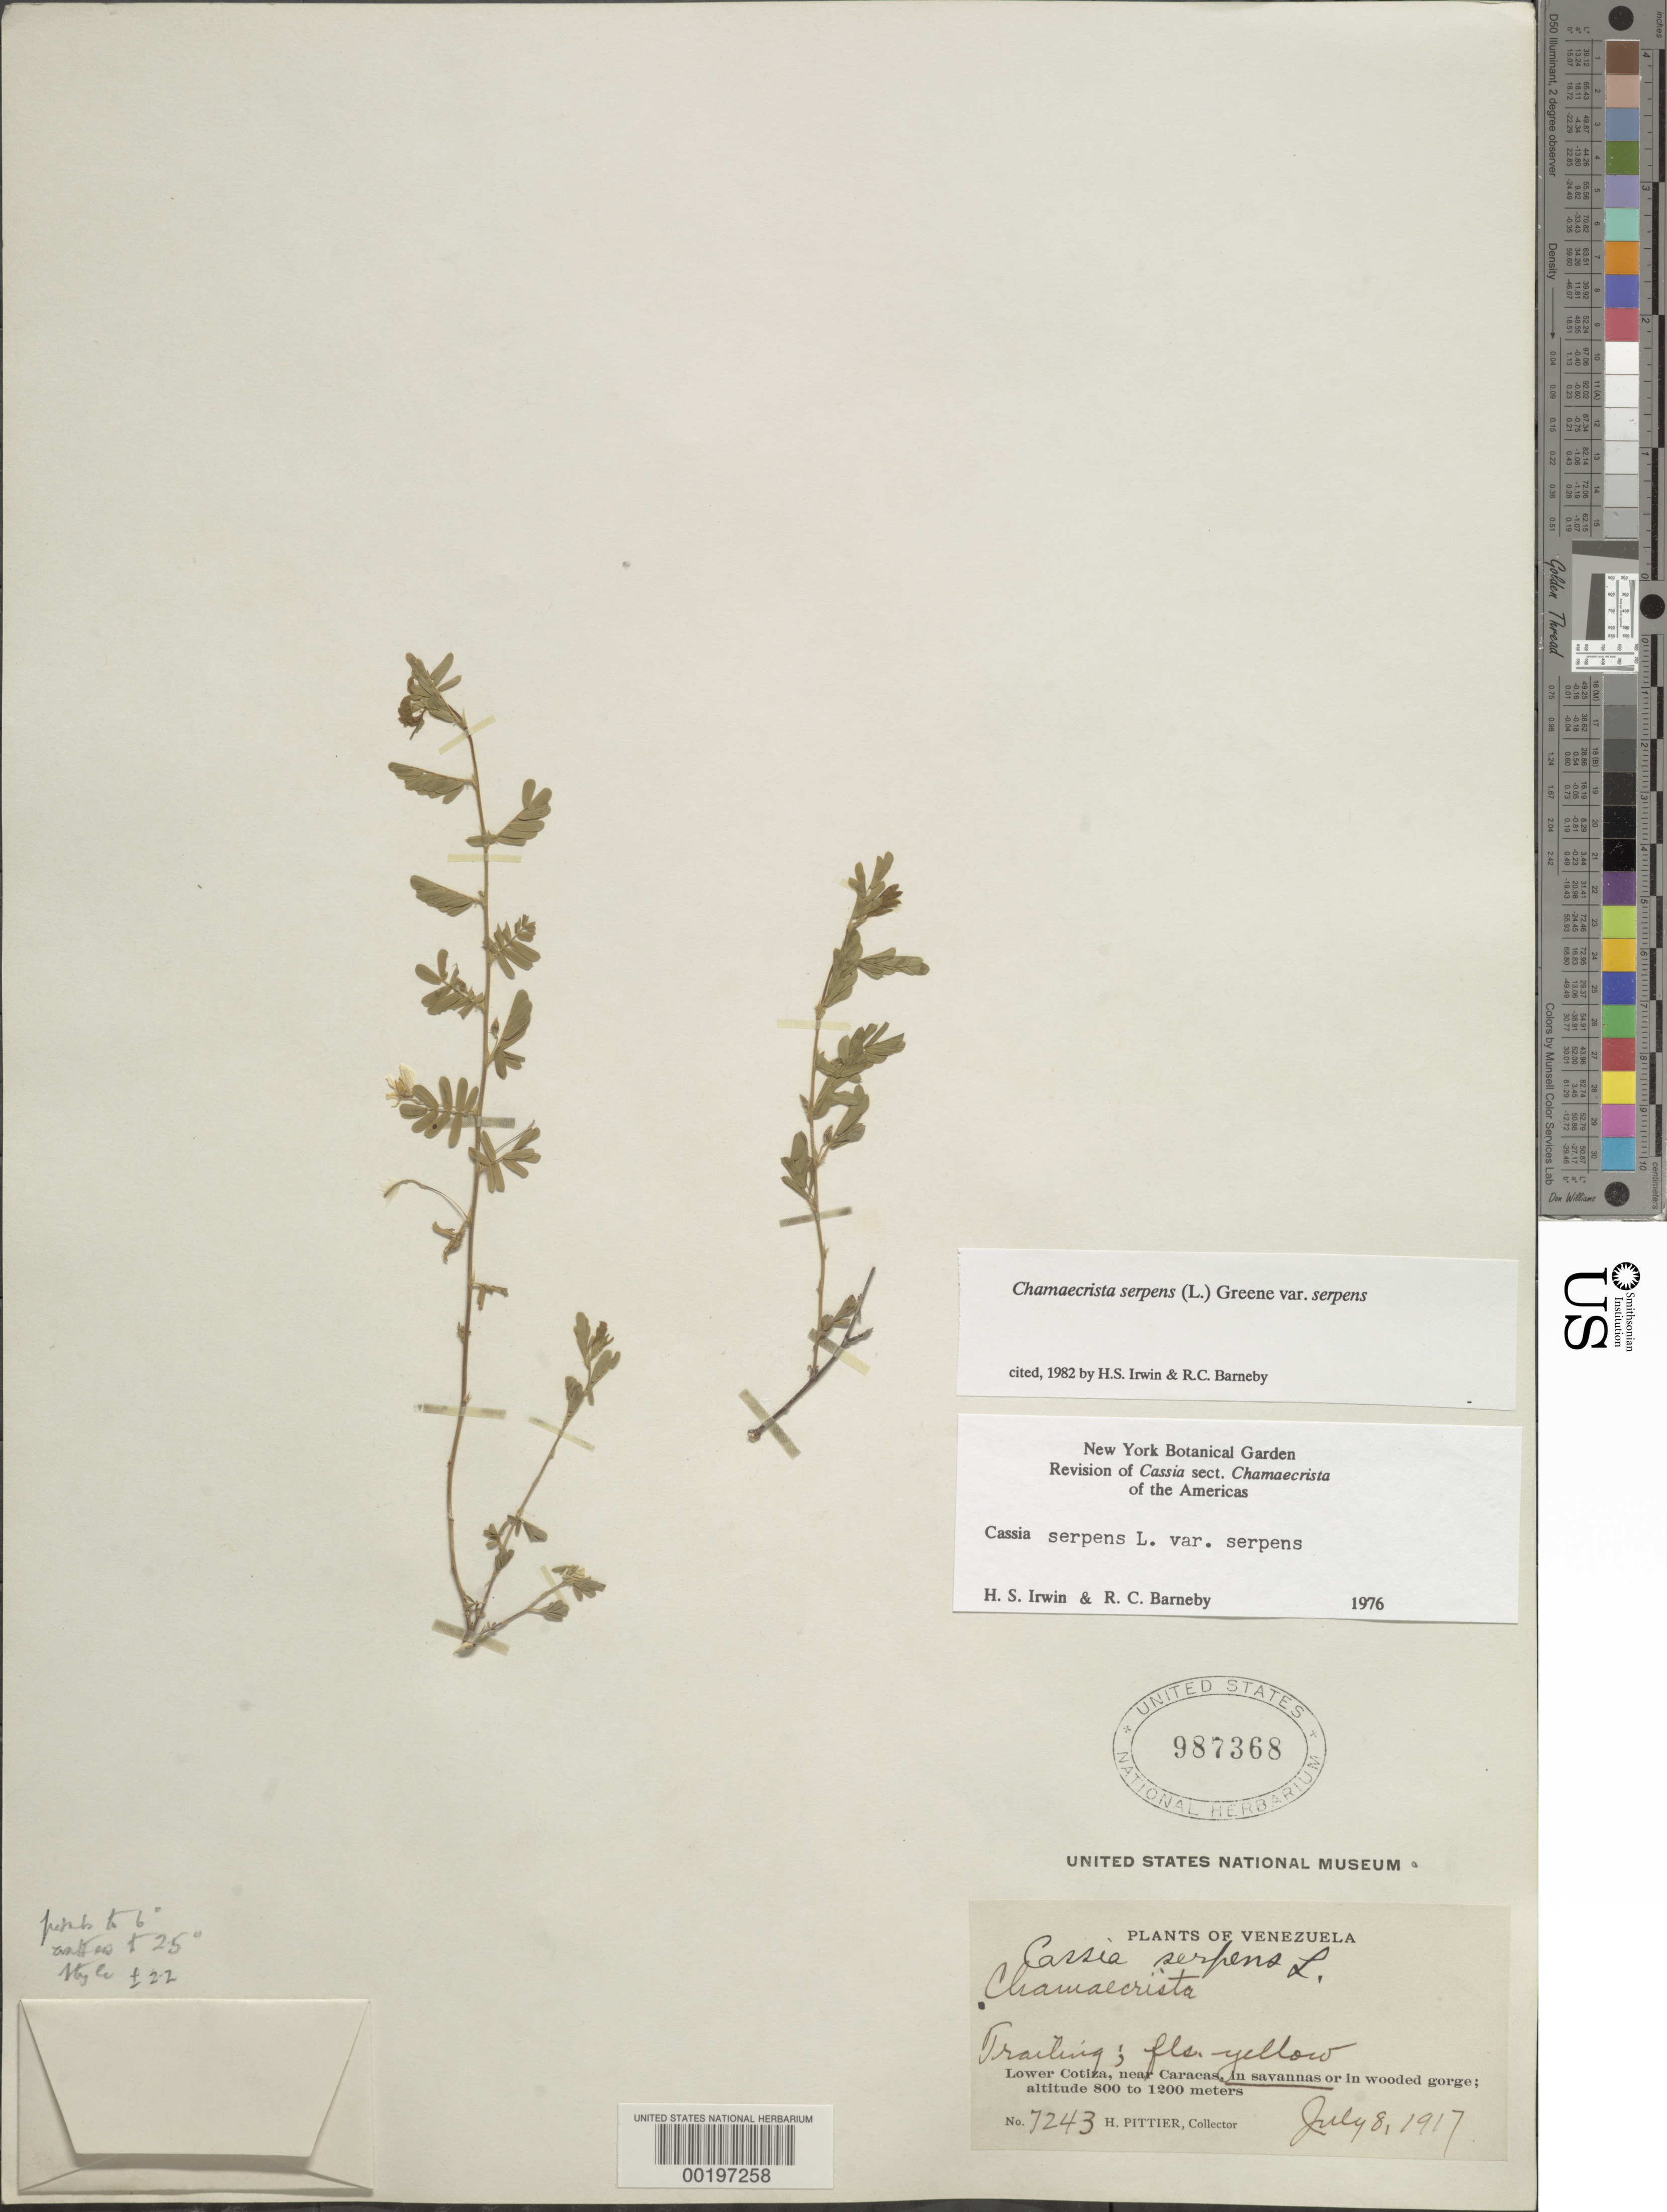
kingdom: Plantae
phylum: Tracheophyta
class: Magnoliopsida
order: Fabales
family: Fabaceae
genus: Chamaecrista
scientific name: Chamaecrista serpens var. serpens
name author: (L.) Greene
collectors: H. F. Pittier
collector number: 7243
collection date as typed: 08 Jul 1917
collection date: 1917-07-08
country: Venezuela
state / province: Distrito Federal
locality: Lower cotiza, near caracas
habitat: Savannas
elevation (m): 800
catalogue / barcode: US 987368